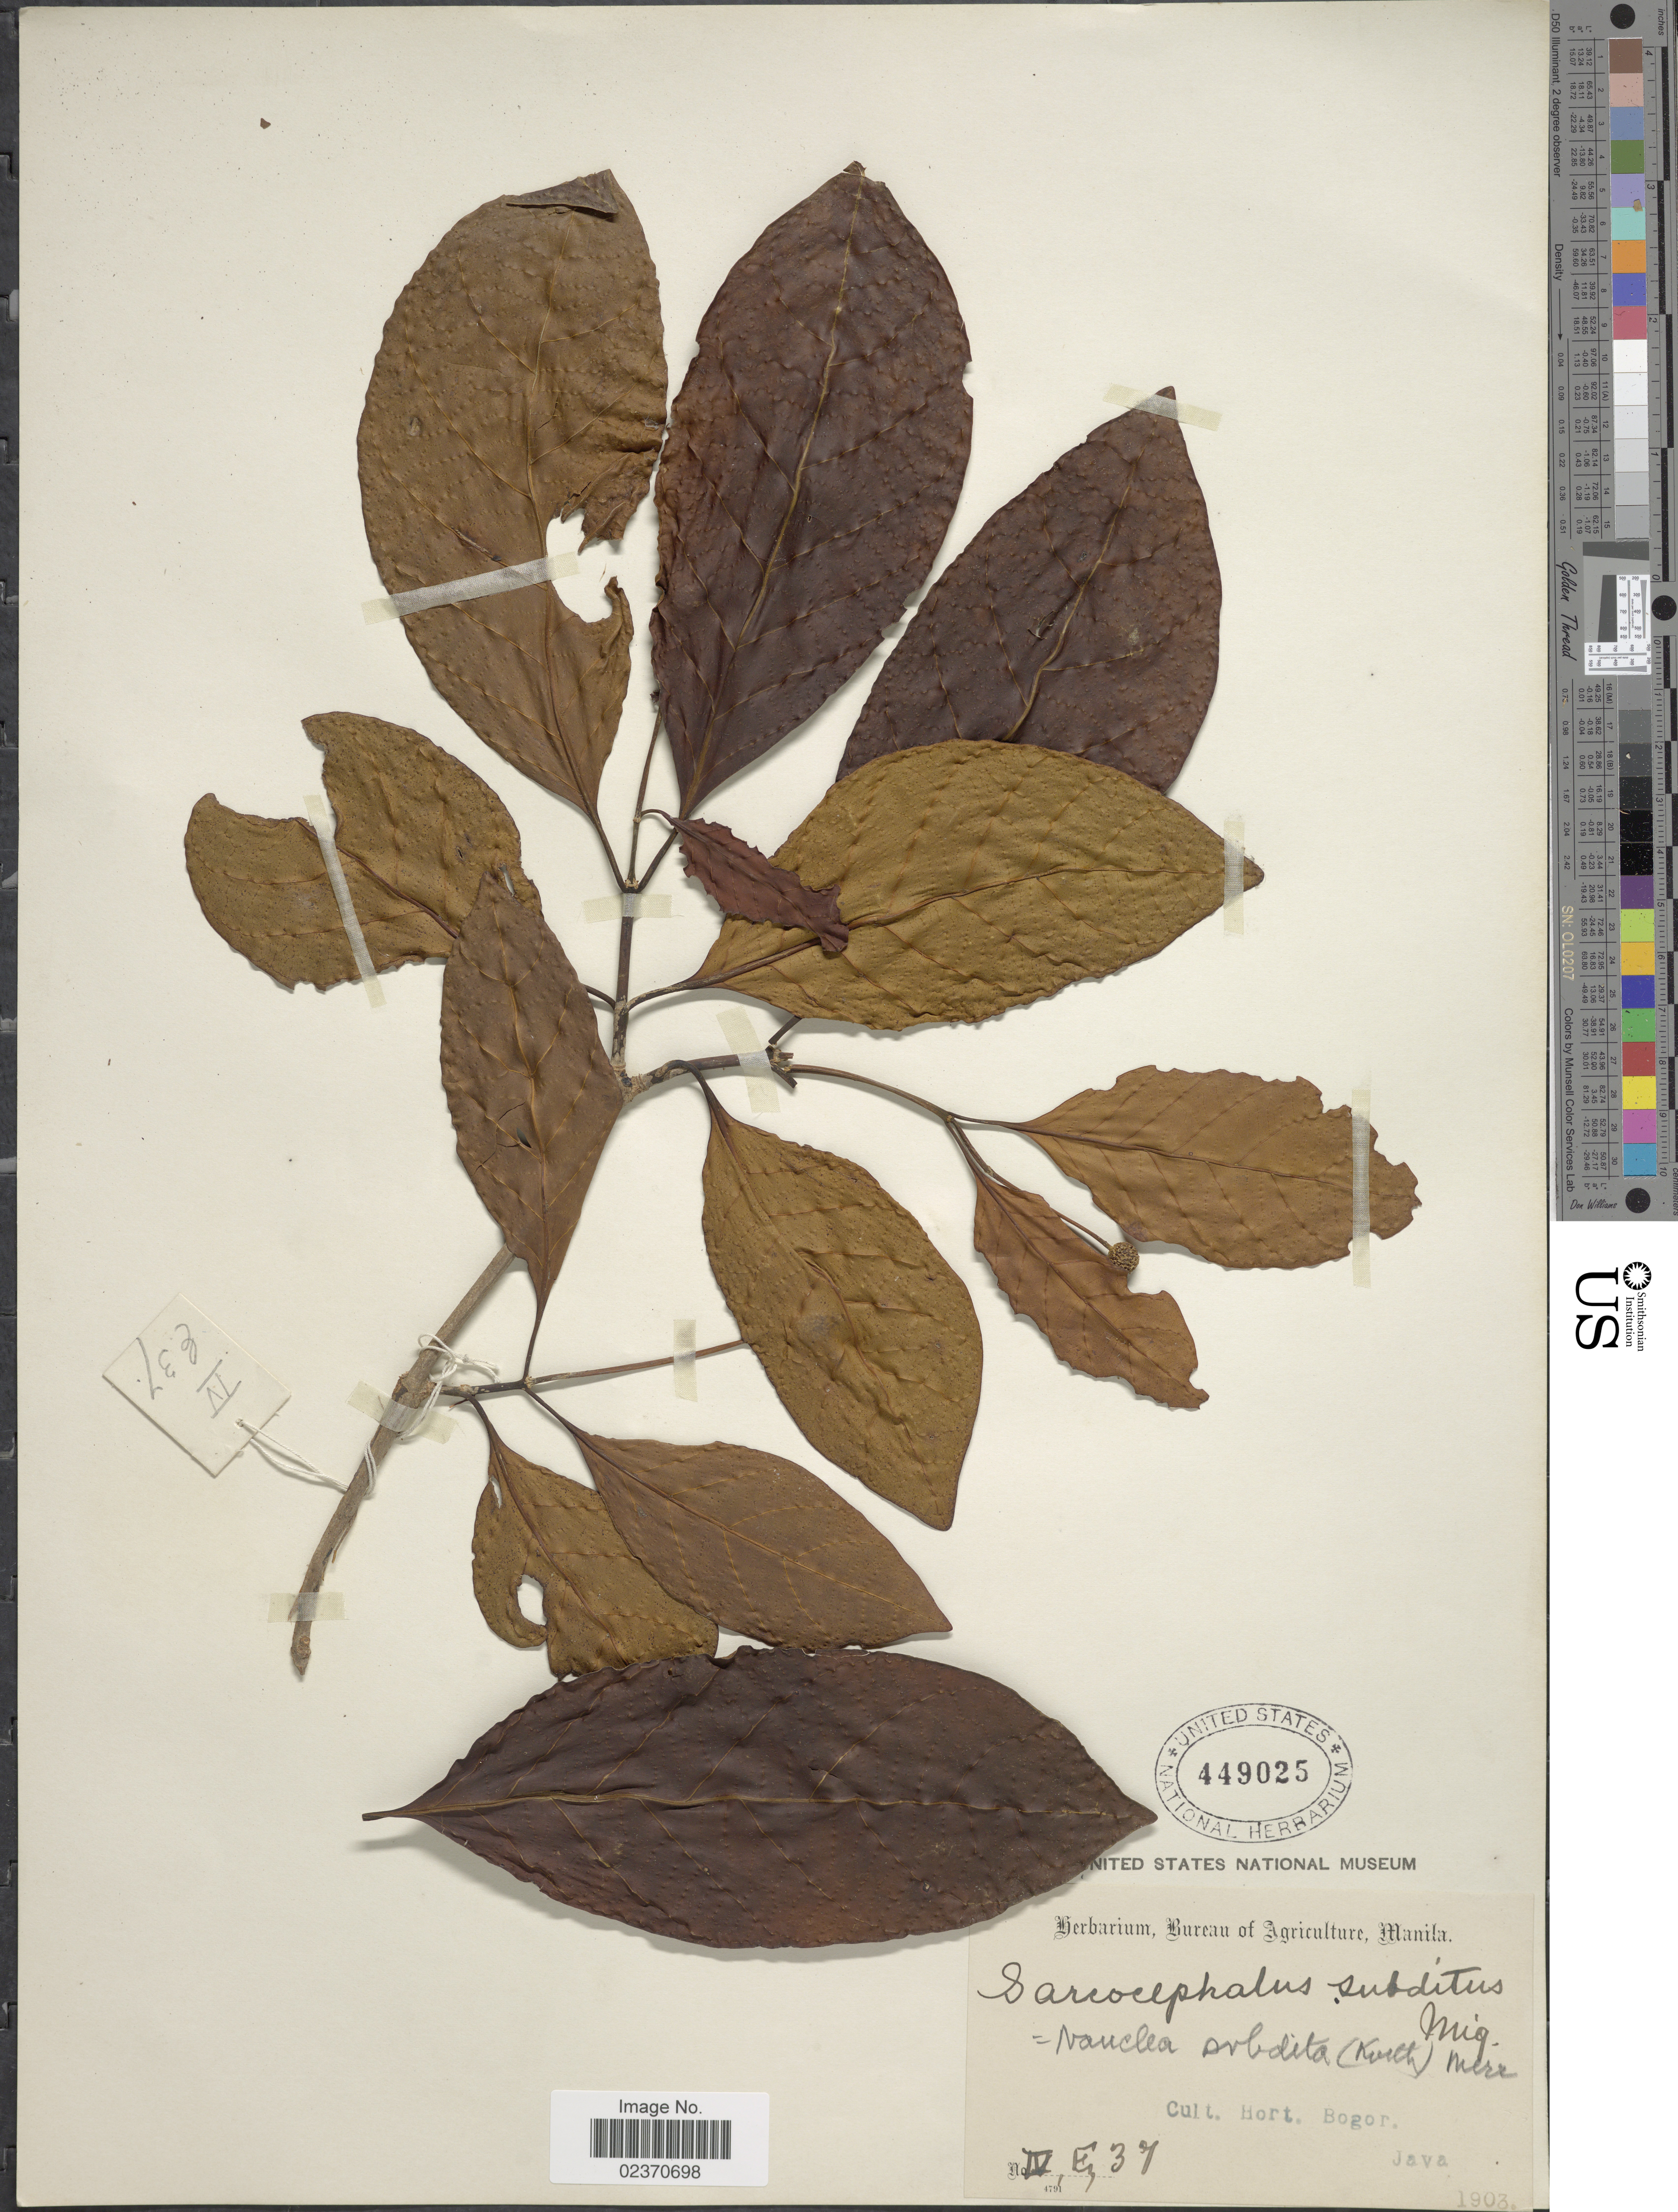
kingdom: Plantae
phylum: Tracheophyta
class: Magnoliopsida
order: Gentianales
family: Rubiaceae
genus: Nauclea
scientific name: Nauclea subdita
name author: Steud.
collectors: Cult. Hort. Bogor.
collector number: IV E 37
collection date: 1903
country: Indonesia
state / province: Java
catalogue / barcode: US 449025